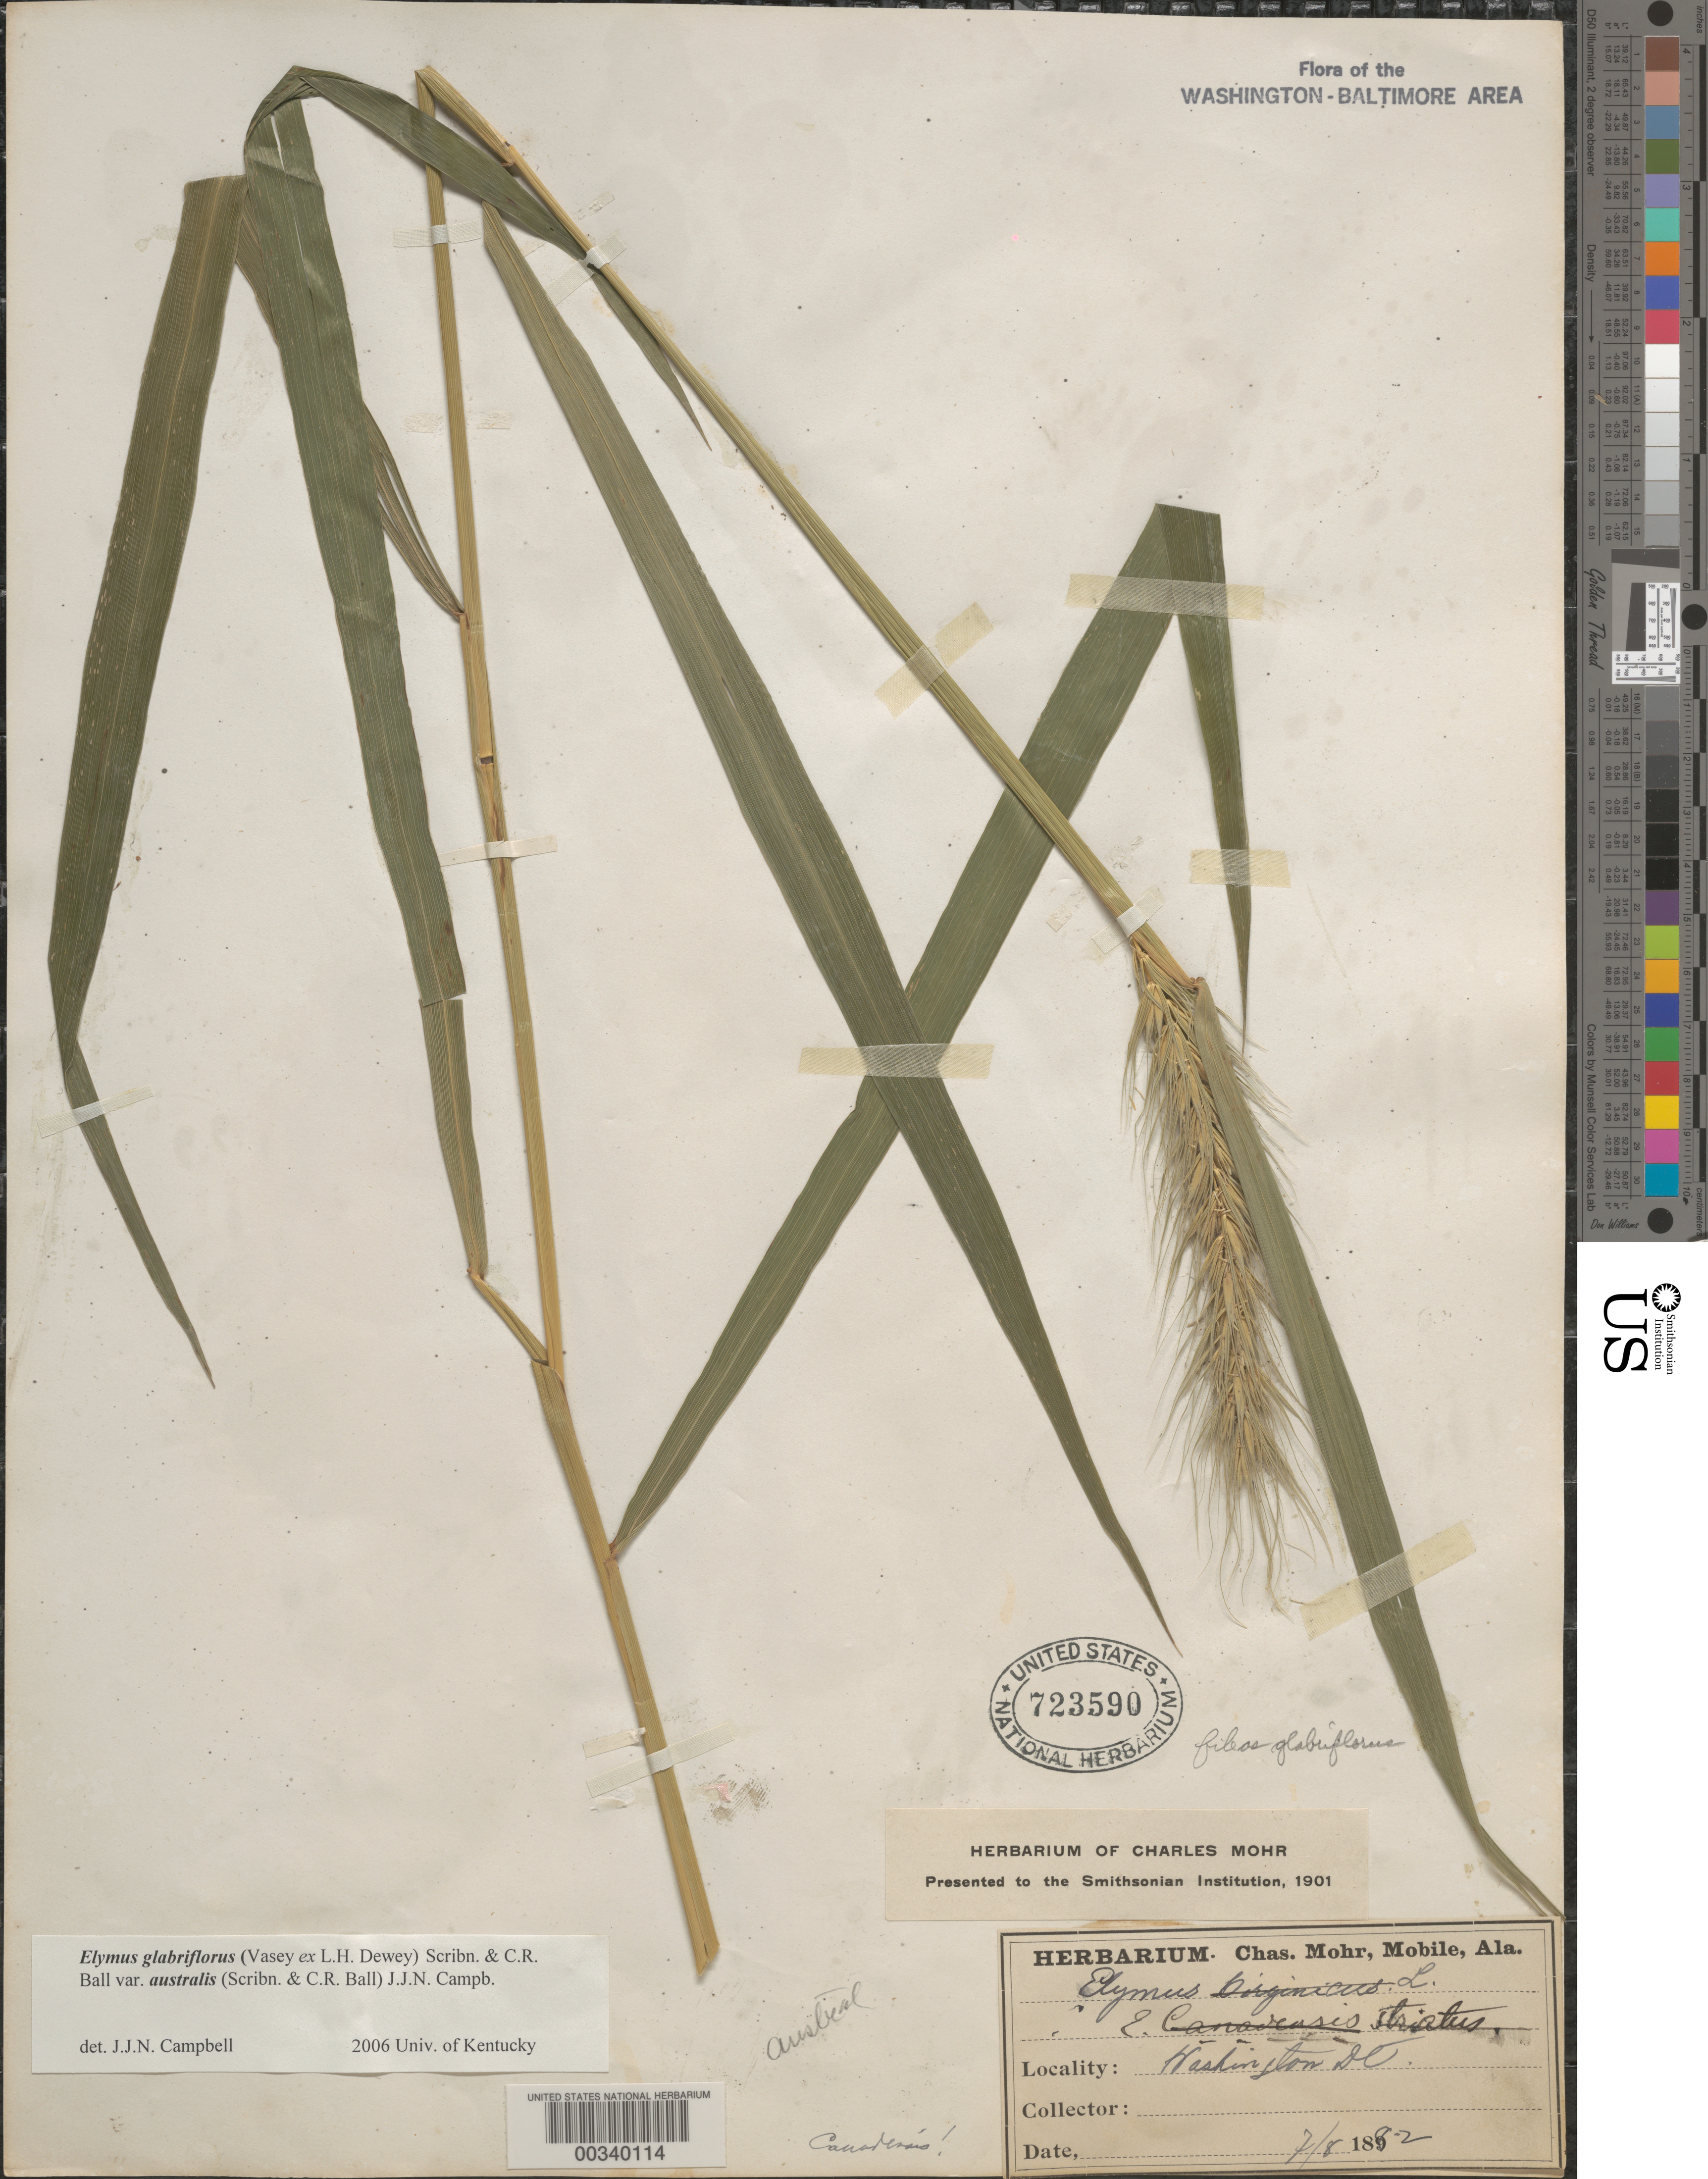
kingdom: Plantae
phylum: Tracheophyta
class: Liliopsida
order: Poales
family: Poaceae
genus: Elymus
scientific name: Elymus glabriflorus var. australis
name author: (Scribn. & C.R. Ball) J.J.N. Campb.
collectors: C. T. Mohr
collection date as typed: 08 Jul 1882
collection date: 1882-07-08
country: United States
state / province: District of Columbia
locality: Washington DC and vicinity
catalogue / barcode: US 723590